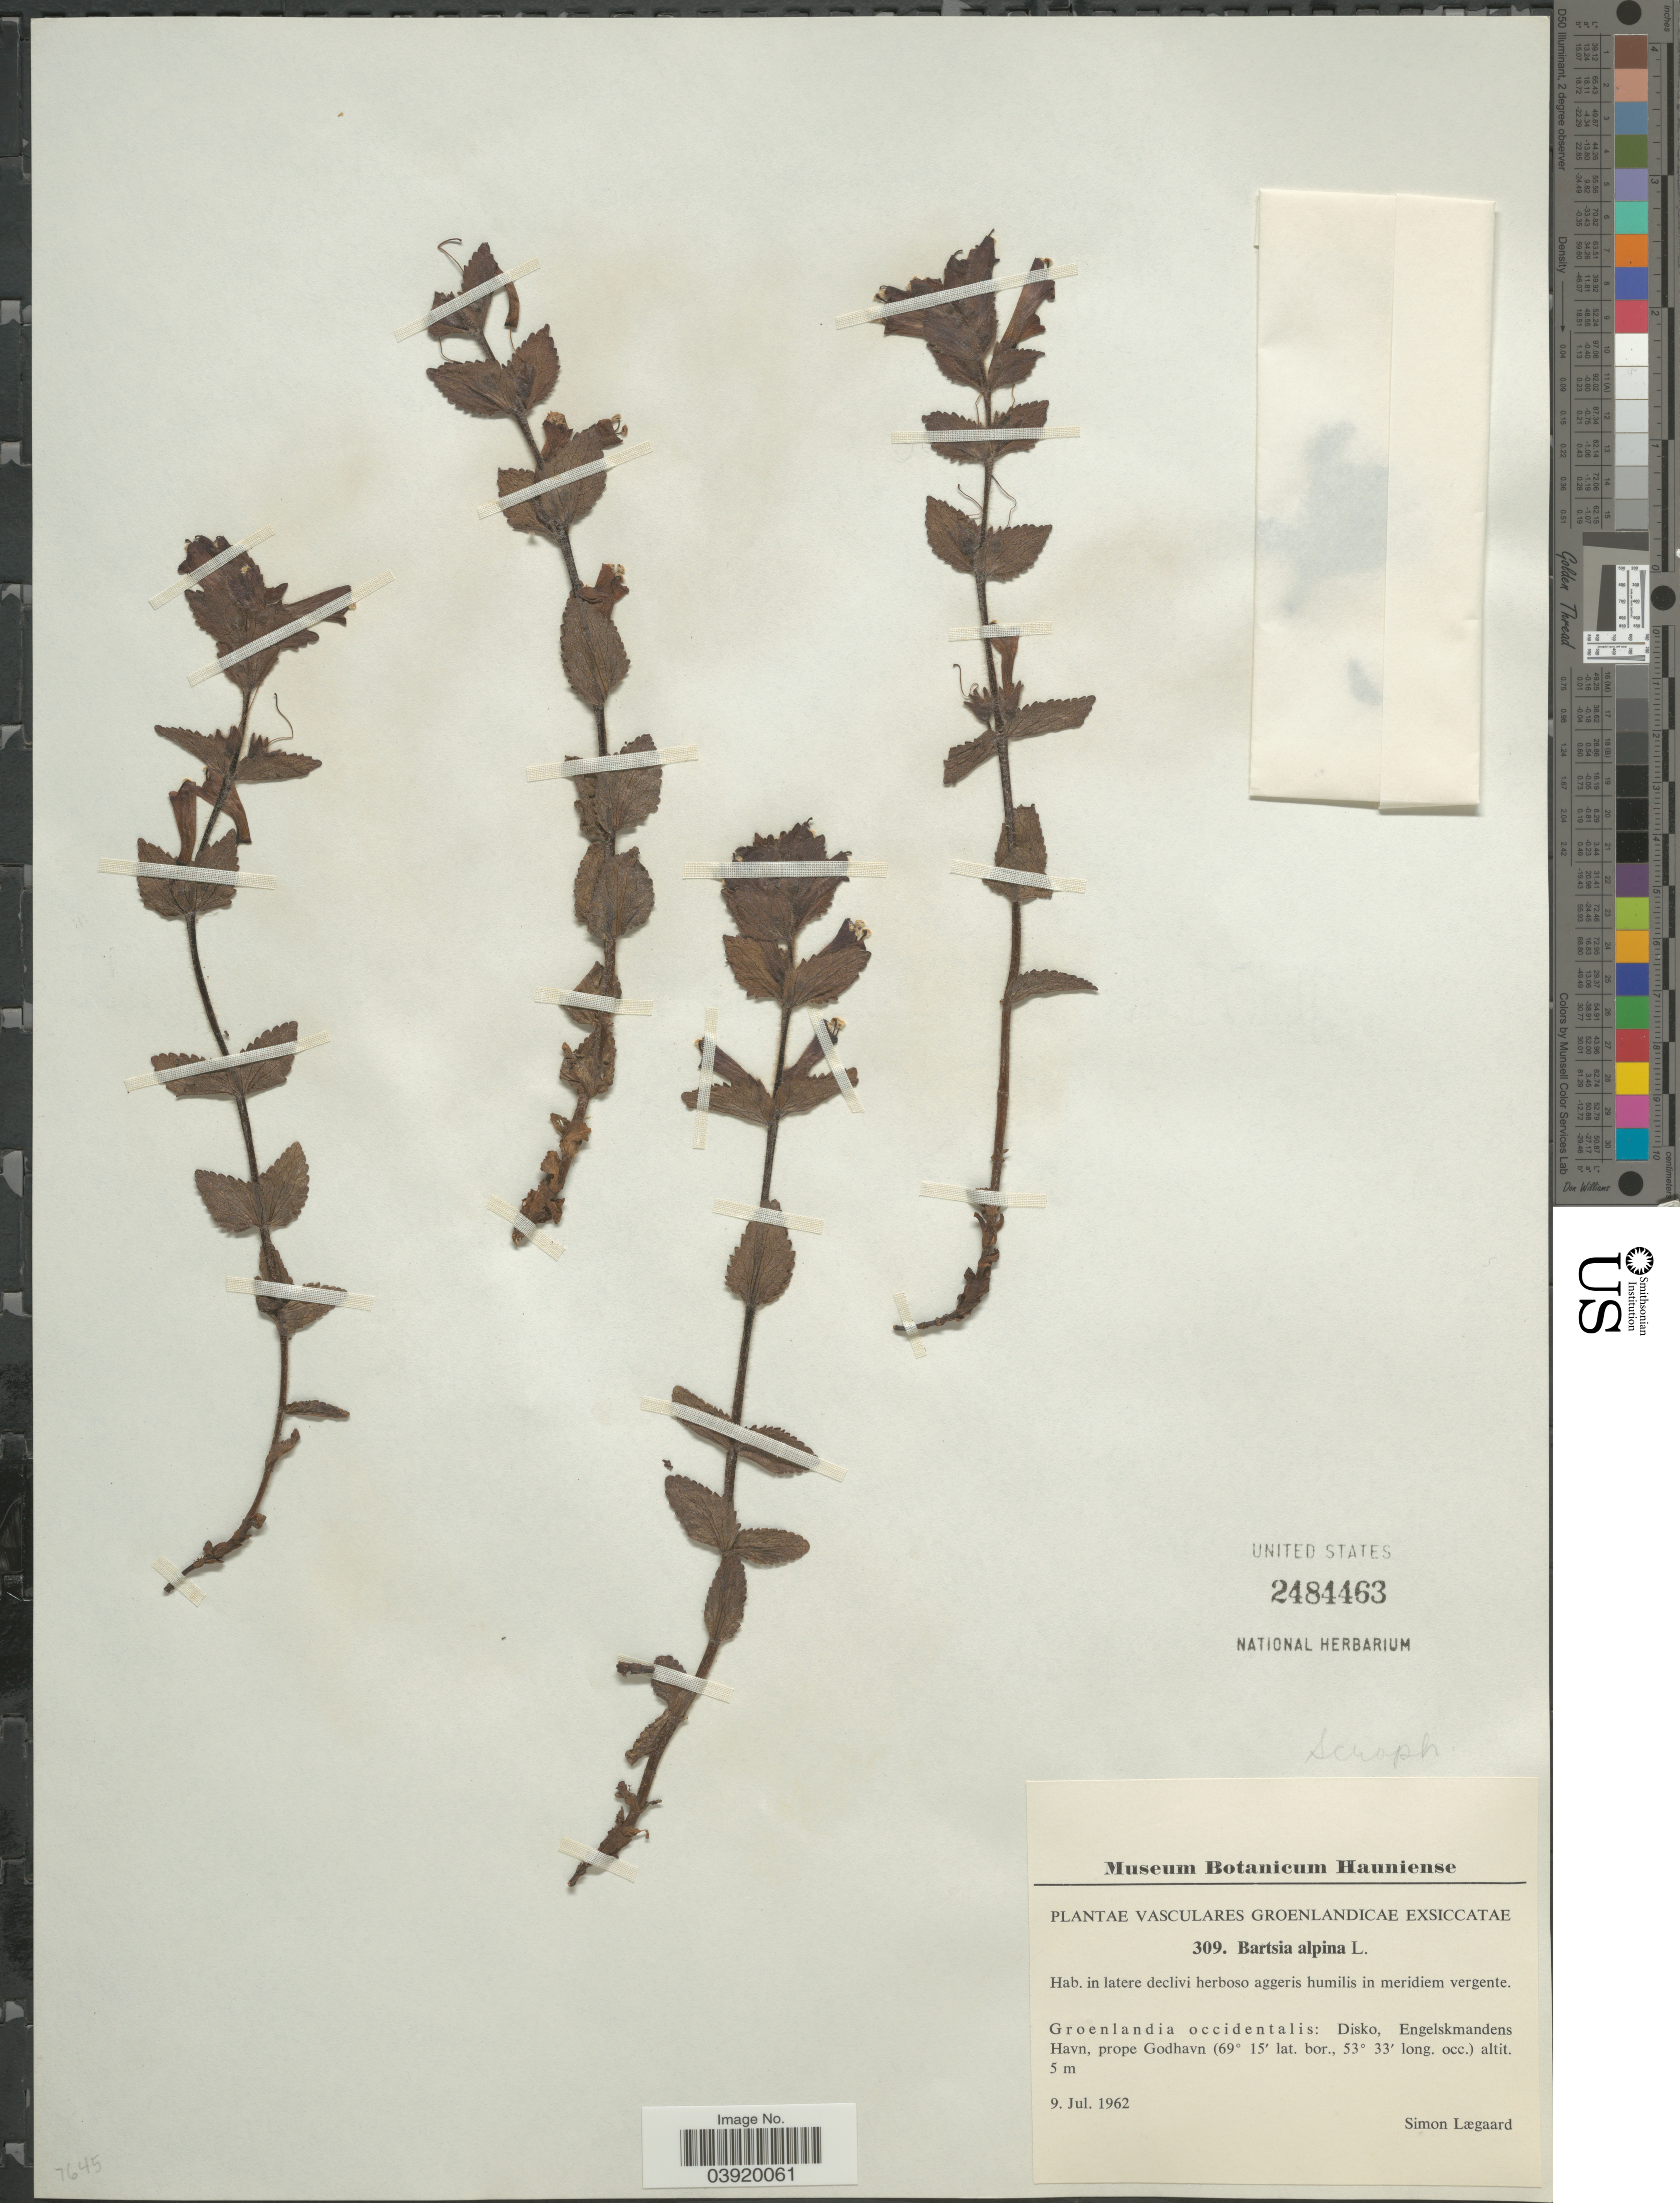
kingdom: Plantae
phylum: Tracheophyta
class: Magnoliopsida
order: Lamiales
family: Orobanchaceae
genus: Bartsia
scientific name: Bartsia alpina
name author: L.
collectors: S. Lægaard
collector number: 309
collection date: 1962-07-09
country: Greenland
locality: Groenlandia occidentalis: Disko, Engelskmandens Havn, prope Godhavn.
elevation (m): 5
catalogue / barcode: US 2484463